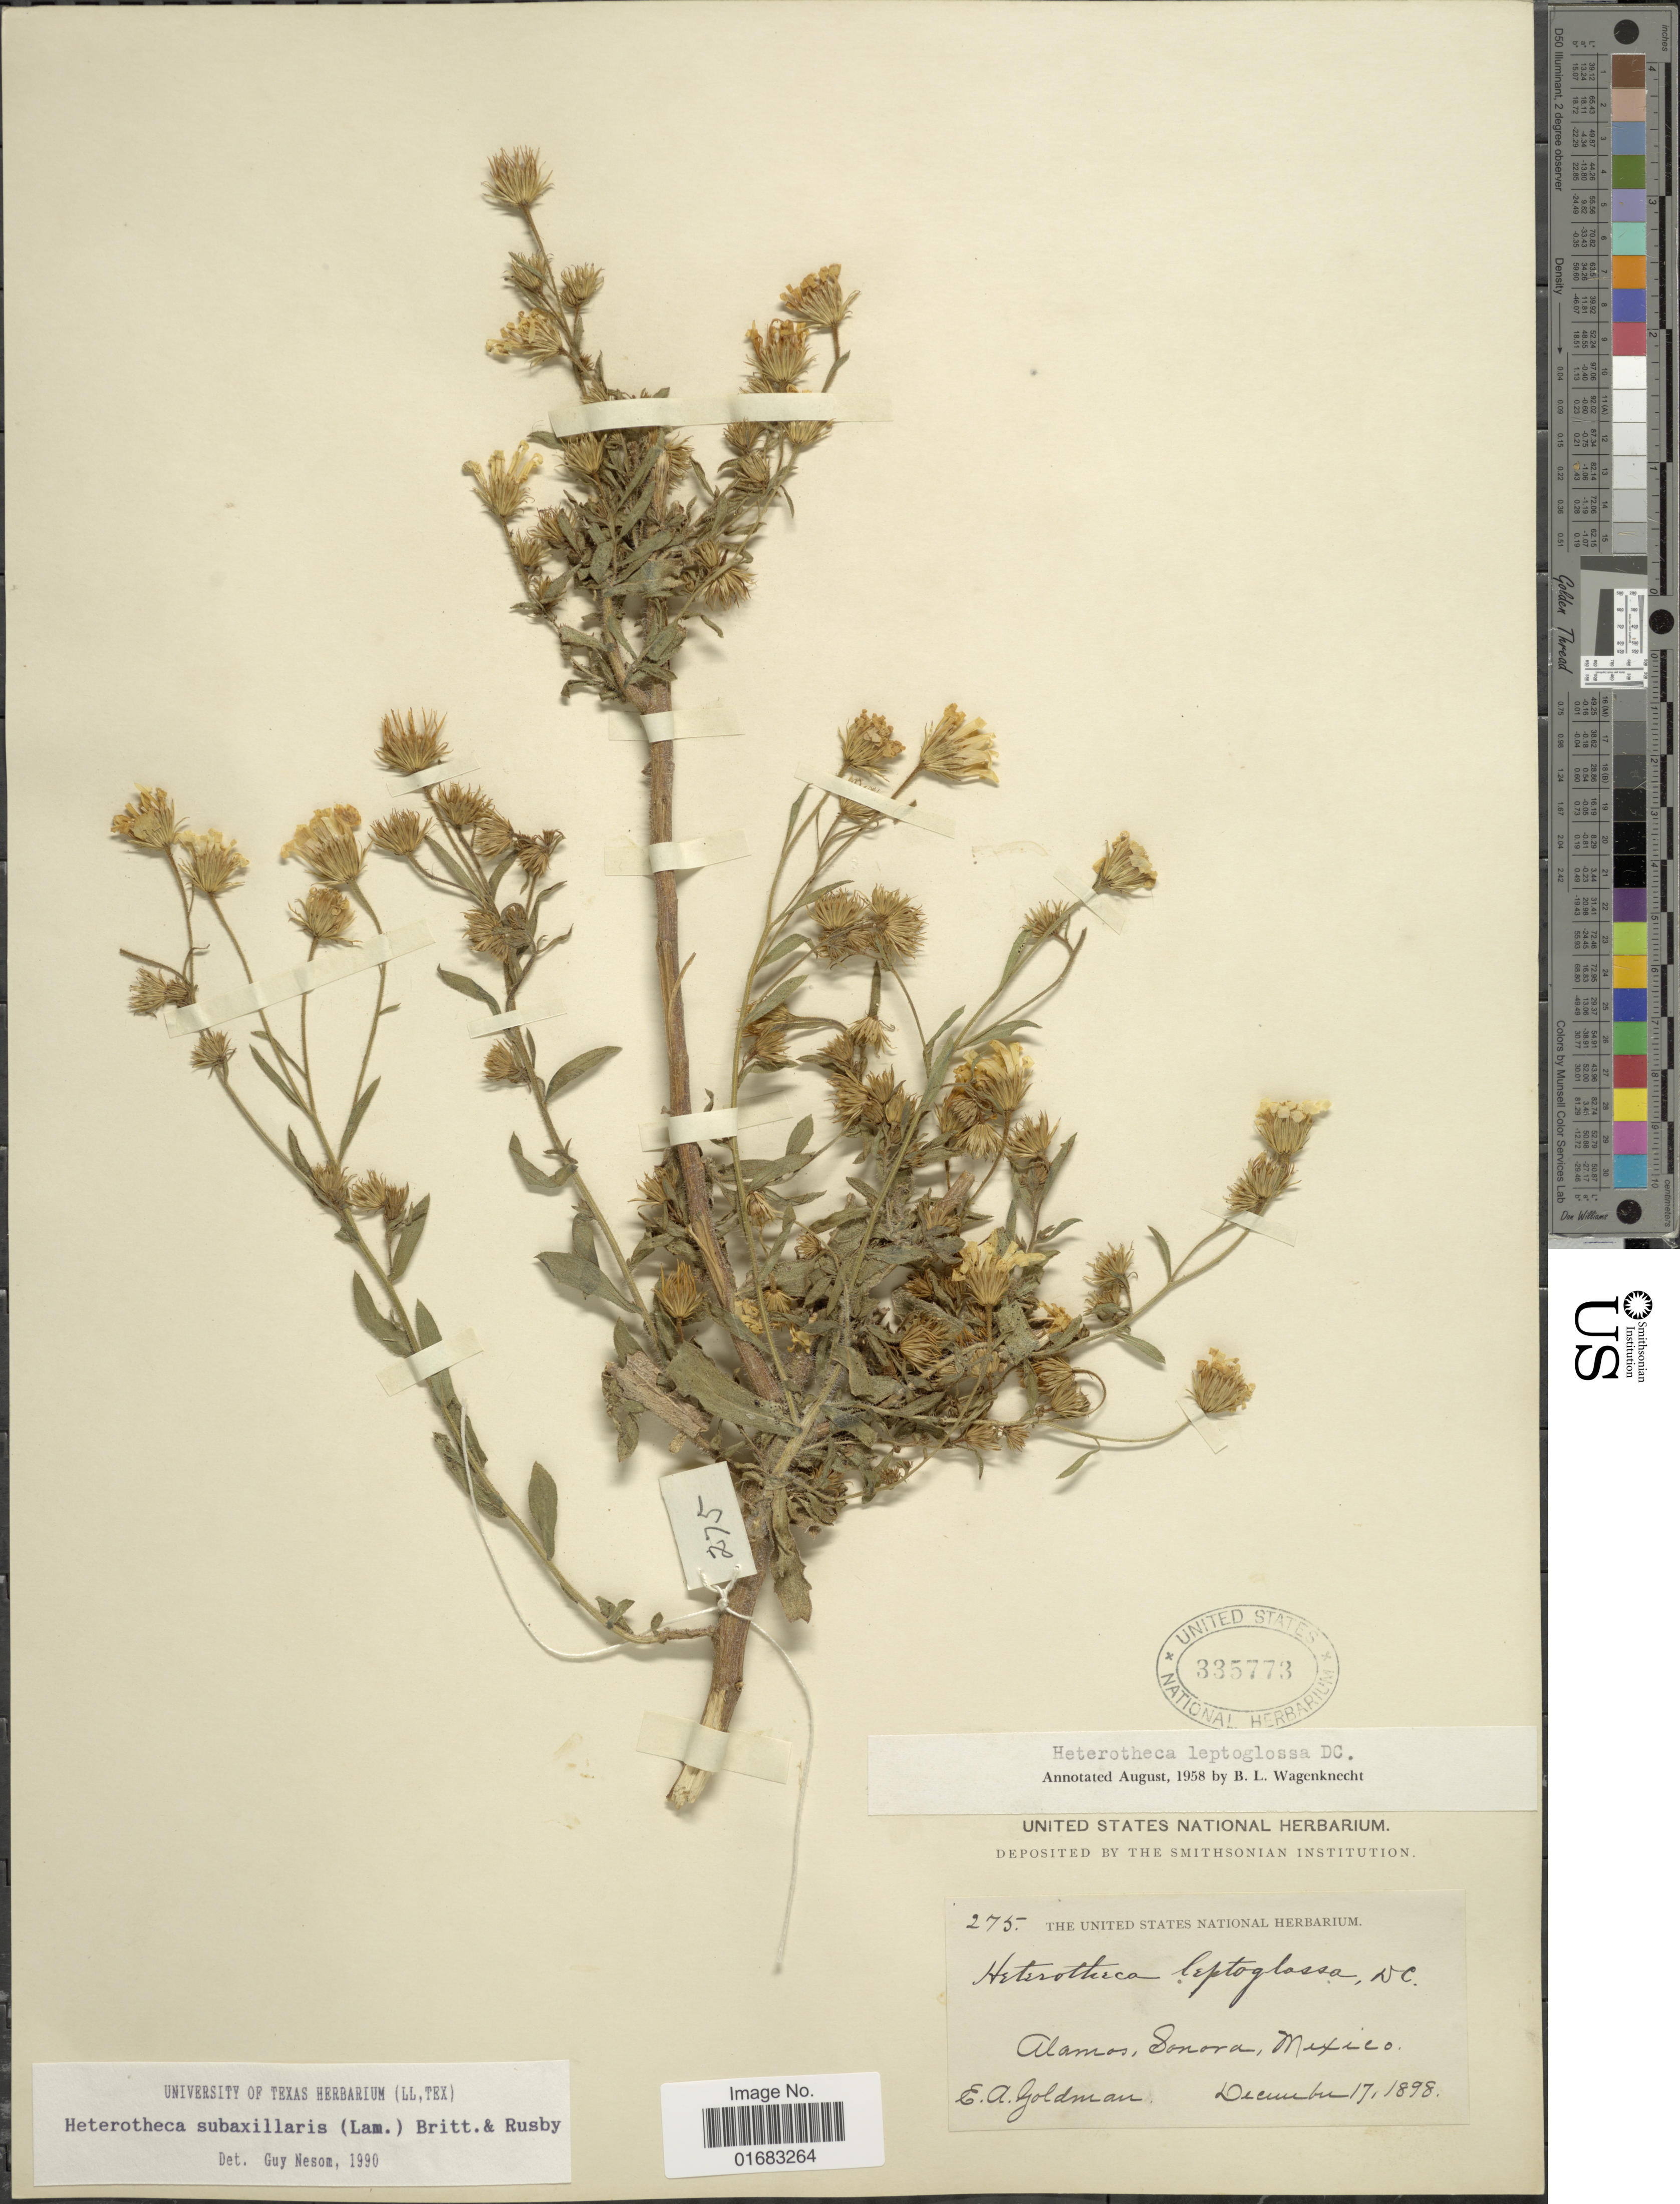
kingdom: Plantae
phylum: Tracheophyta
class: Magnoliopsida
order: Asterales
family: Asteraceae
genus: Heterotheca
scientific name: Heterotheca subaxillaris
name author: (Lam.) Britton & Rusby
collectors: E. A. Goldman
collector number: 275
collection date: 1898-12-17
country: Mexico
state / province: Sonora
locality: Alamos. Sonora. Mexico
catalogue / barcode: US 335773